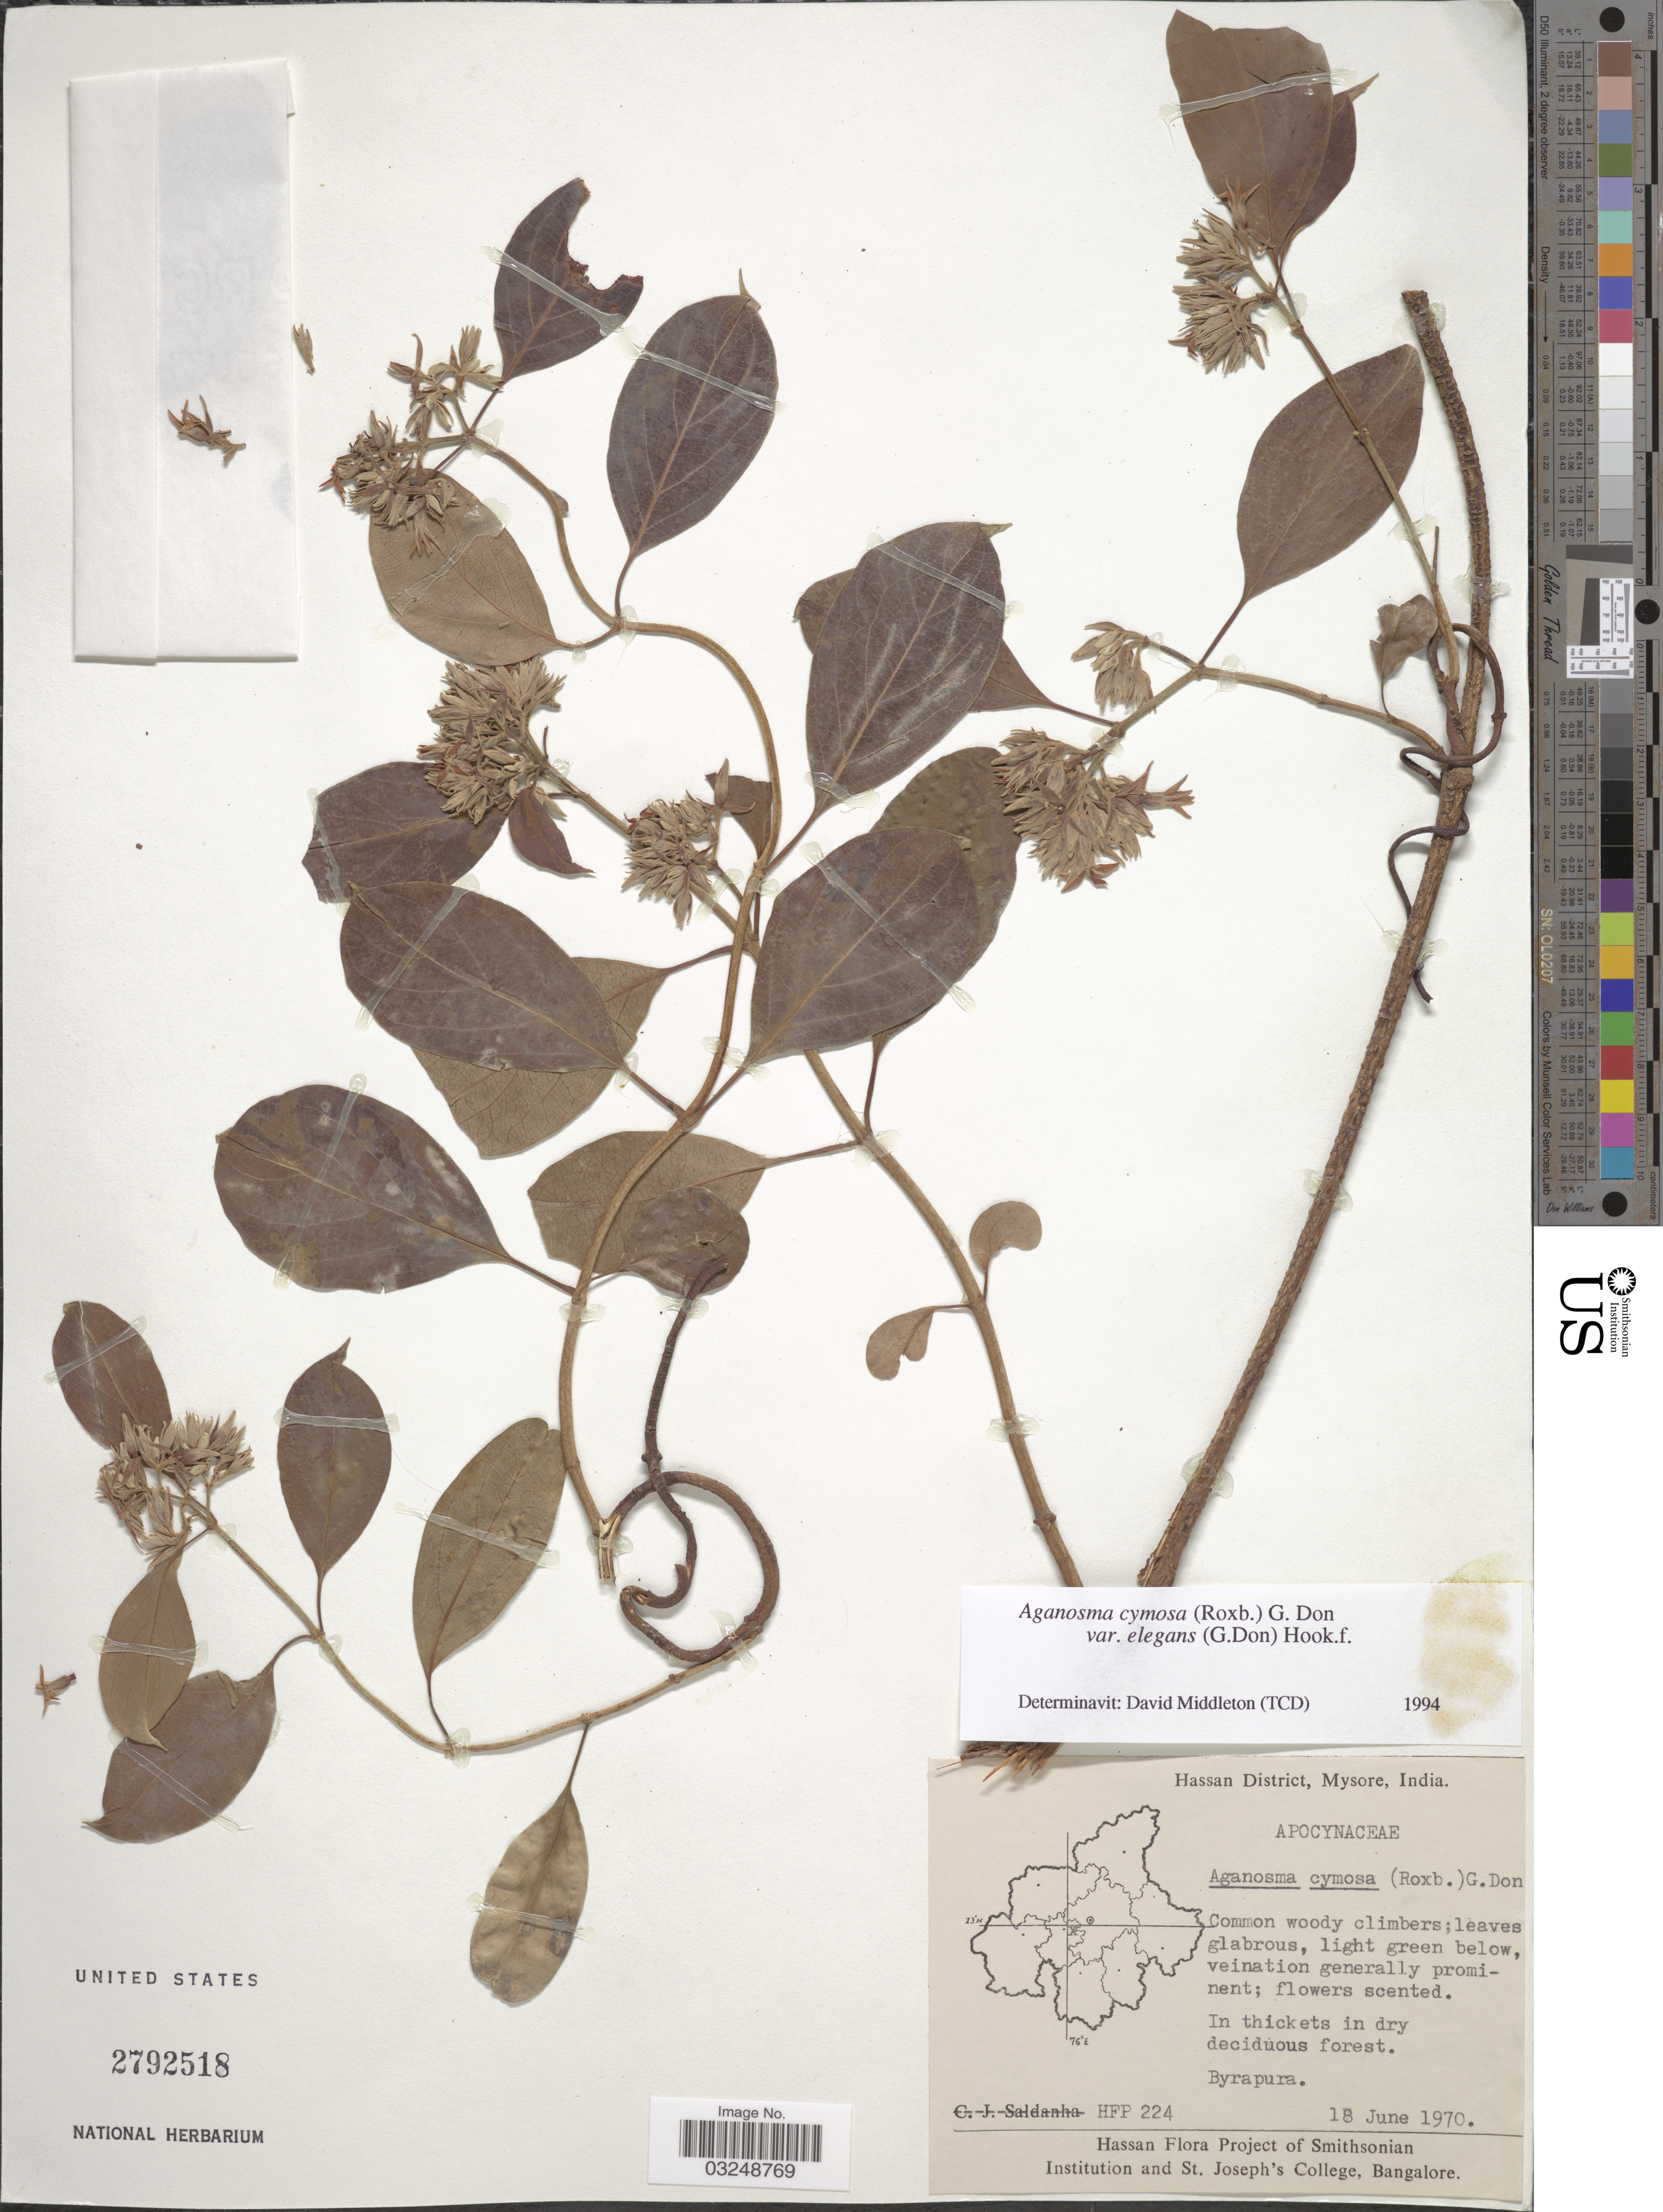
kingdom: Plantae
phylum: Tracheophyta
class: Magnoliopsida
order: Gentianales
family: Apocynaceae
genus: Aganosma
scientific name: Aganosma cymosa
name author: (Roxb.) G. Don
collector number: HFP 224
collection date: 1970-06-18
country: India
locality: Hassan District, Mysore, Byrapura.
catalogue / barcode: US 2792518